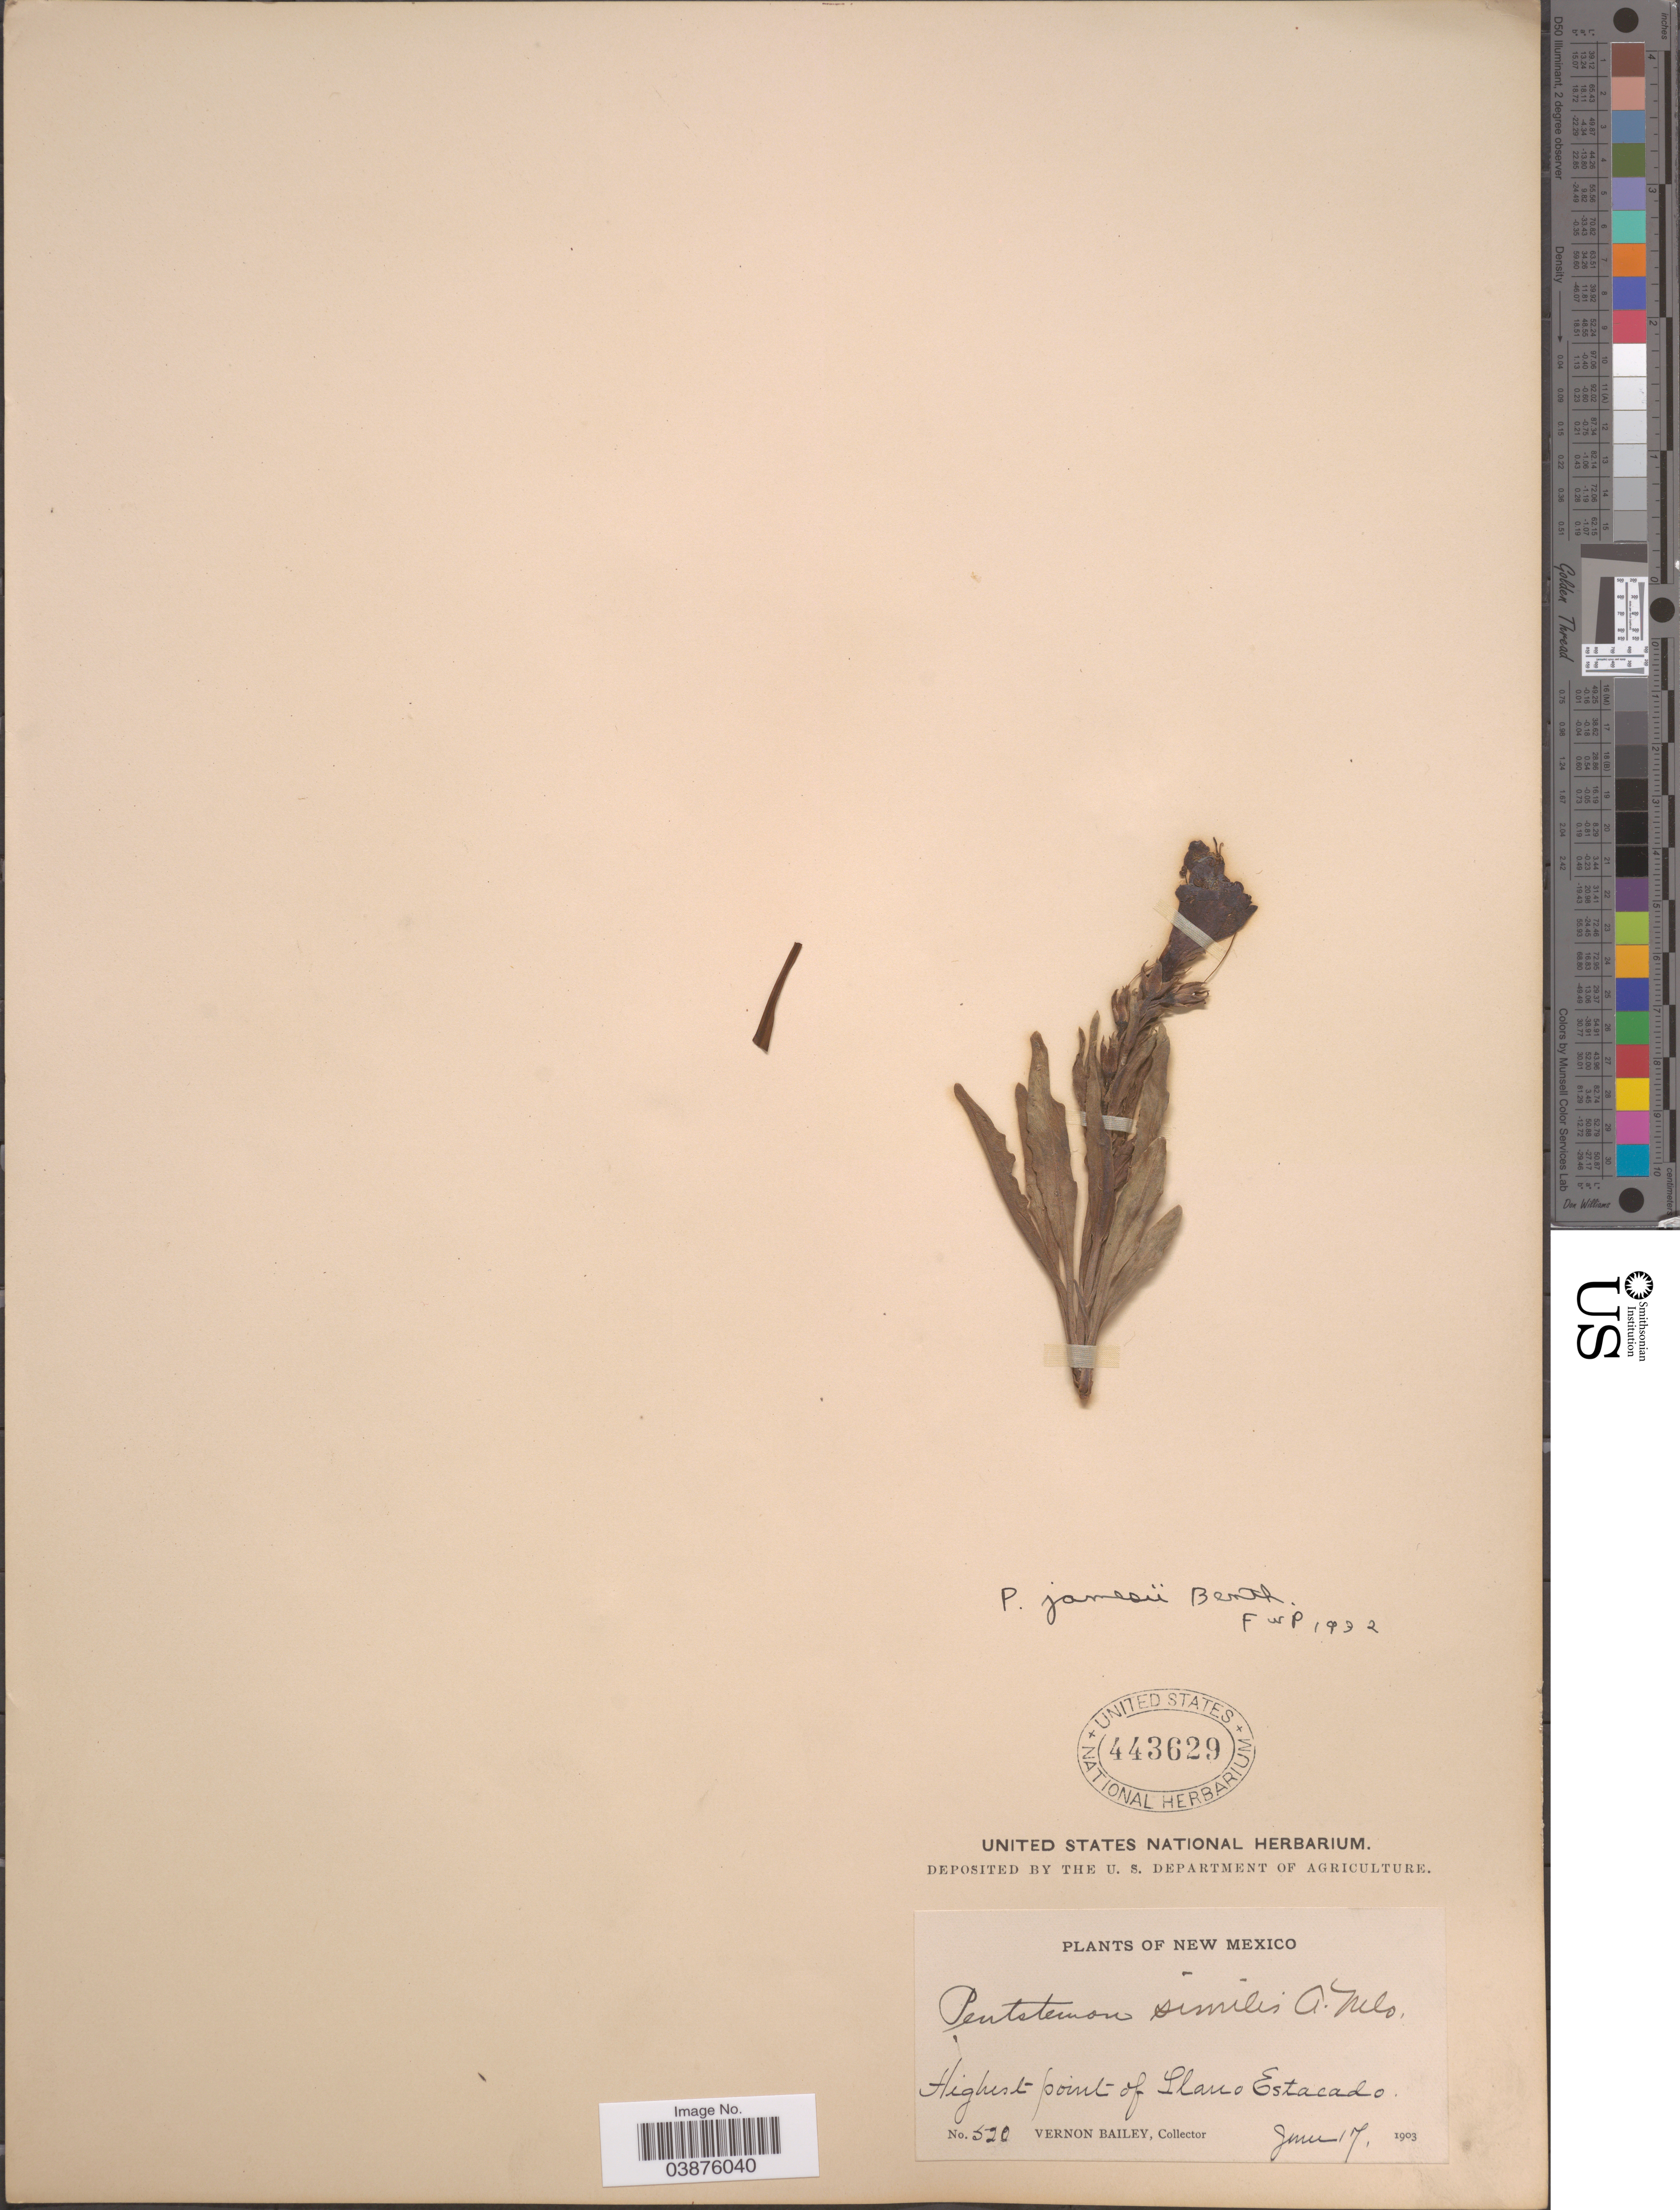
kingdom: Plantae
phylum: Tracheophyta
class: Magnoliopsida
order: Lamiales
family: Plantaginaceae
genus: Penstemon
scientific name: Penstemon jamesii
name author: Benth.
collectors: V. O. Bailey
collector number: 520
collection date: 1903-06-17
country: United States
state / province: New Mexico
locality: Highest point of Llano Estacado.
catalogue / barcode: US 443629